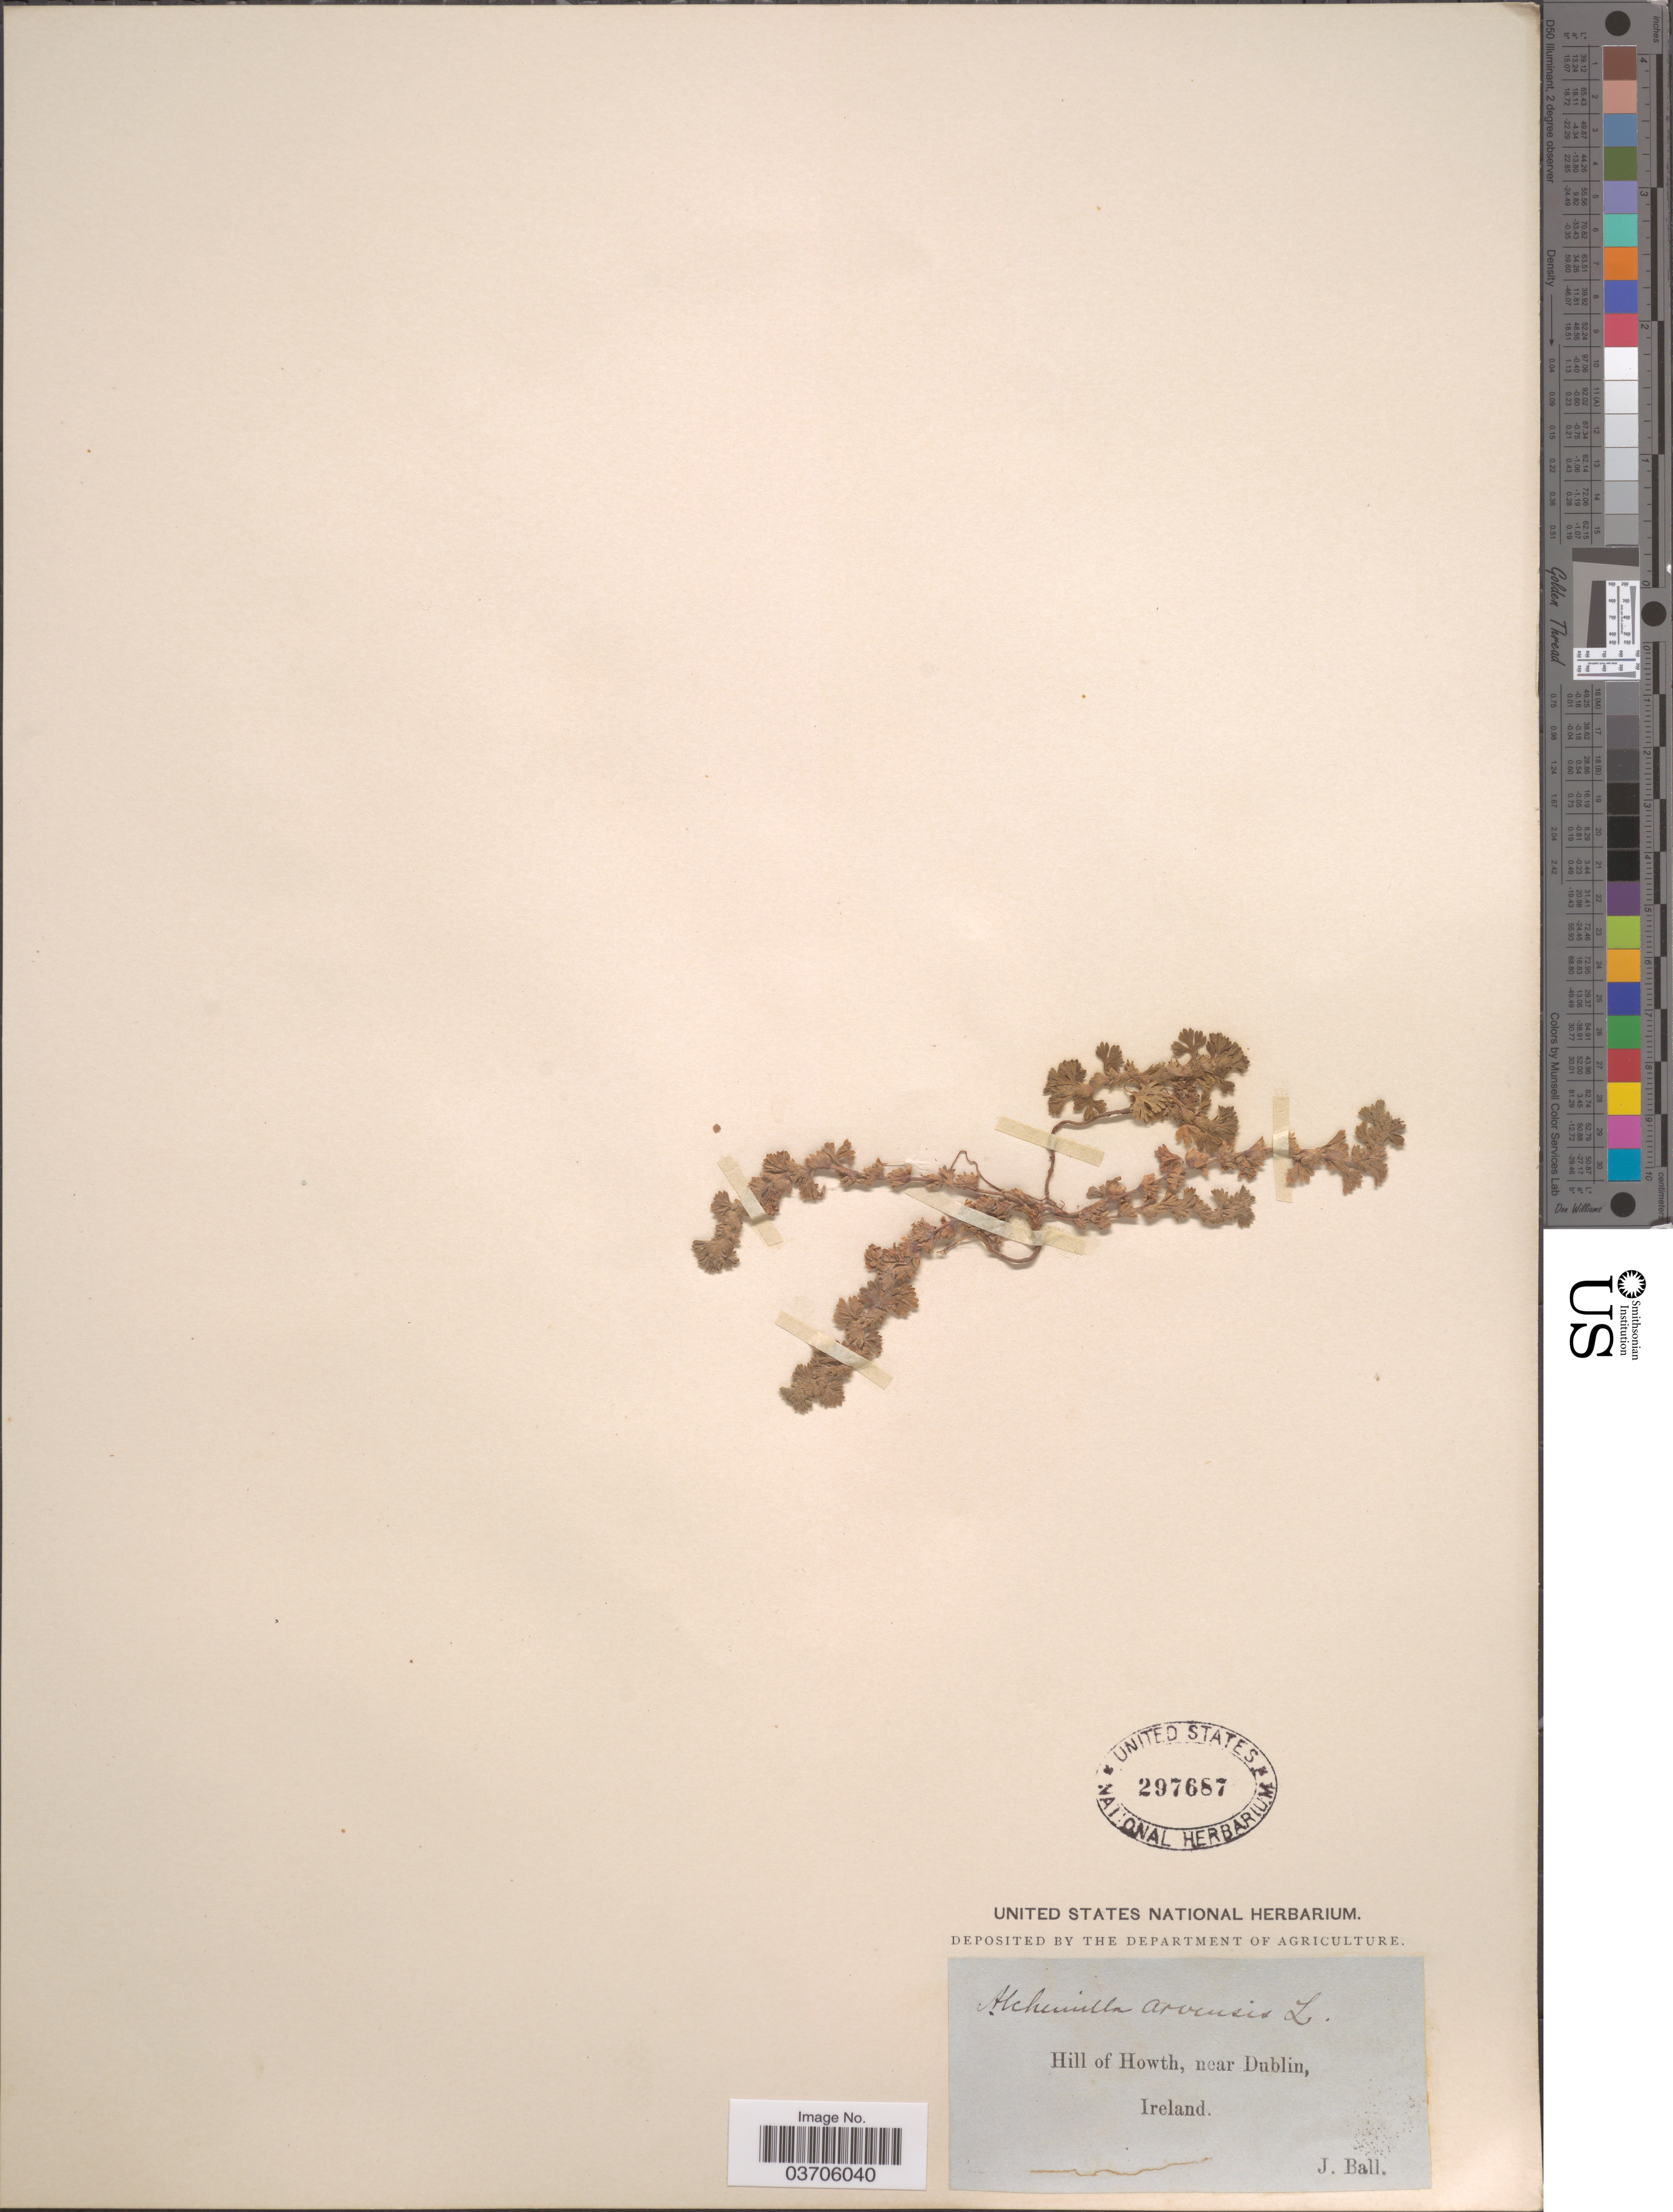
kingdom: Plantae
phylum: Tracheophyta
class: Magnoliopsida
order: Rosales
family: Rosaceae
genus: Aphanes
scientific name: Aphanes arvensis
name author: L.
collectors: J. Ball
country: Ireland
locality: Hill of Howth, near Dublin.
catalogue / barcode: US 297687